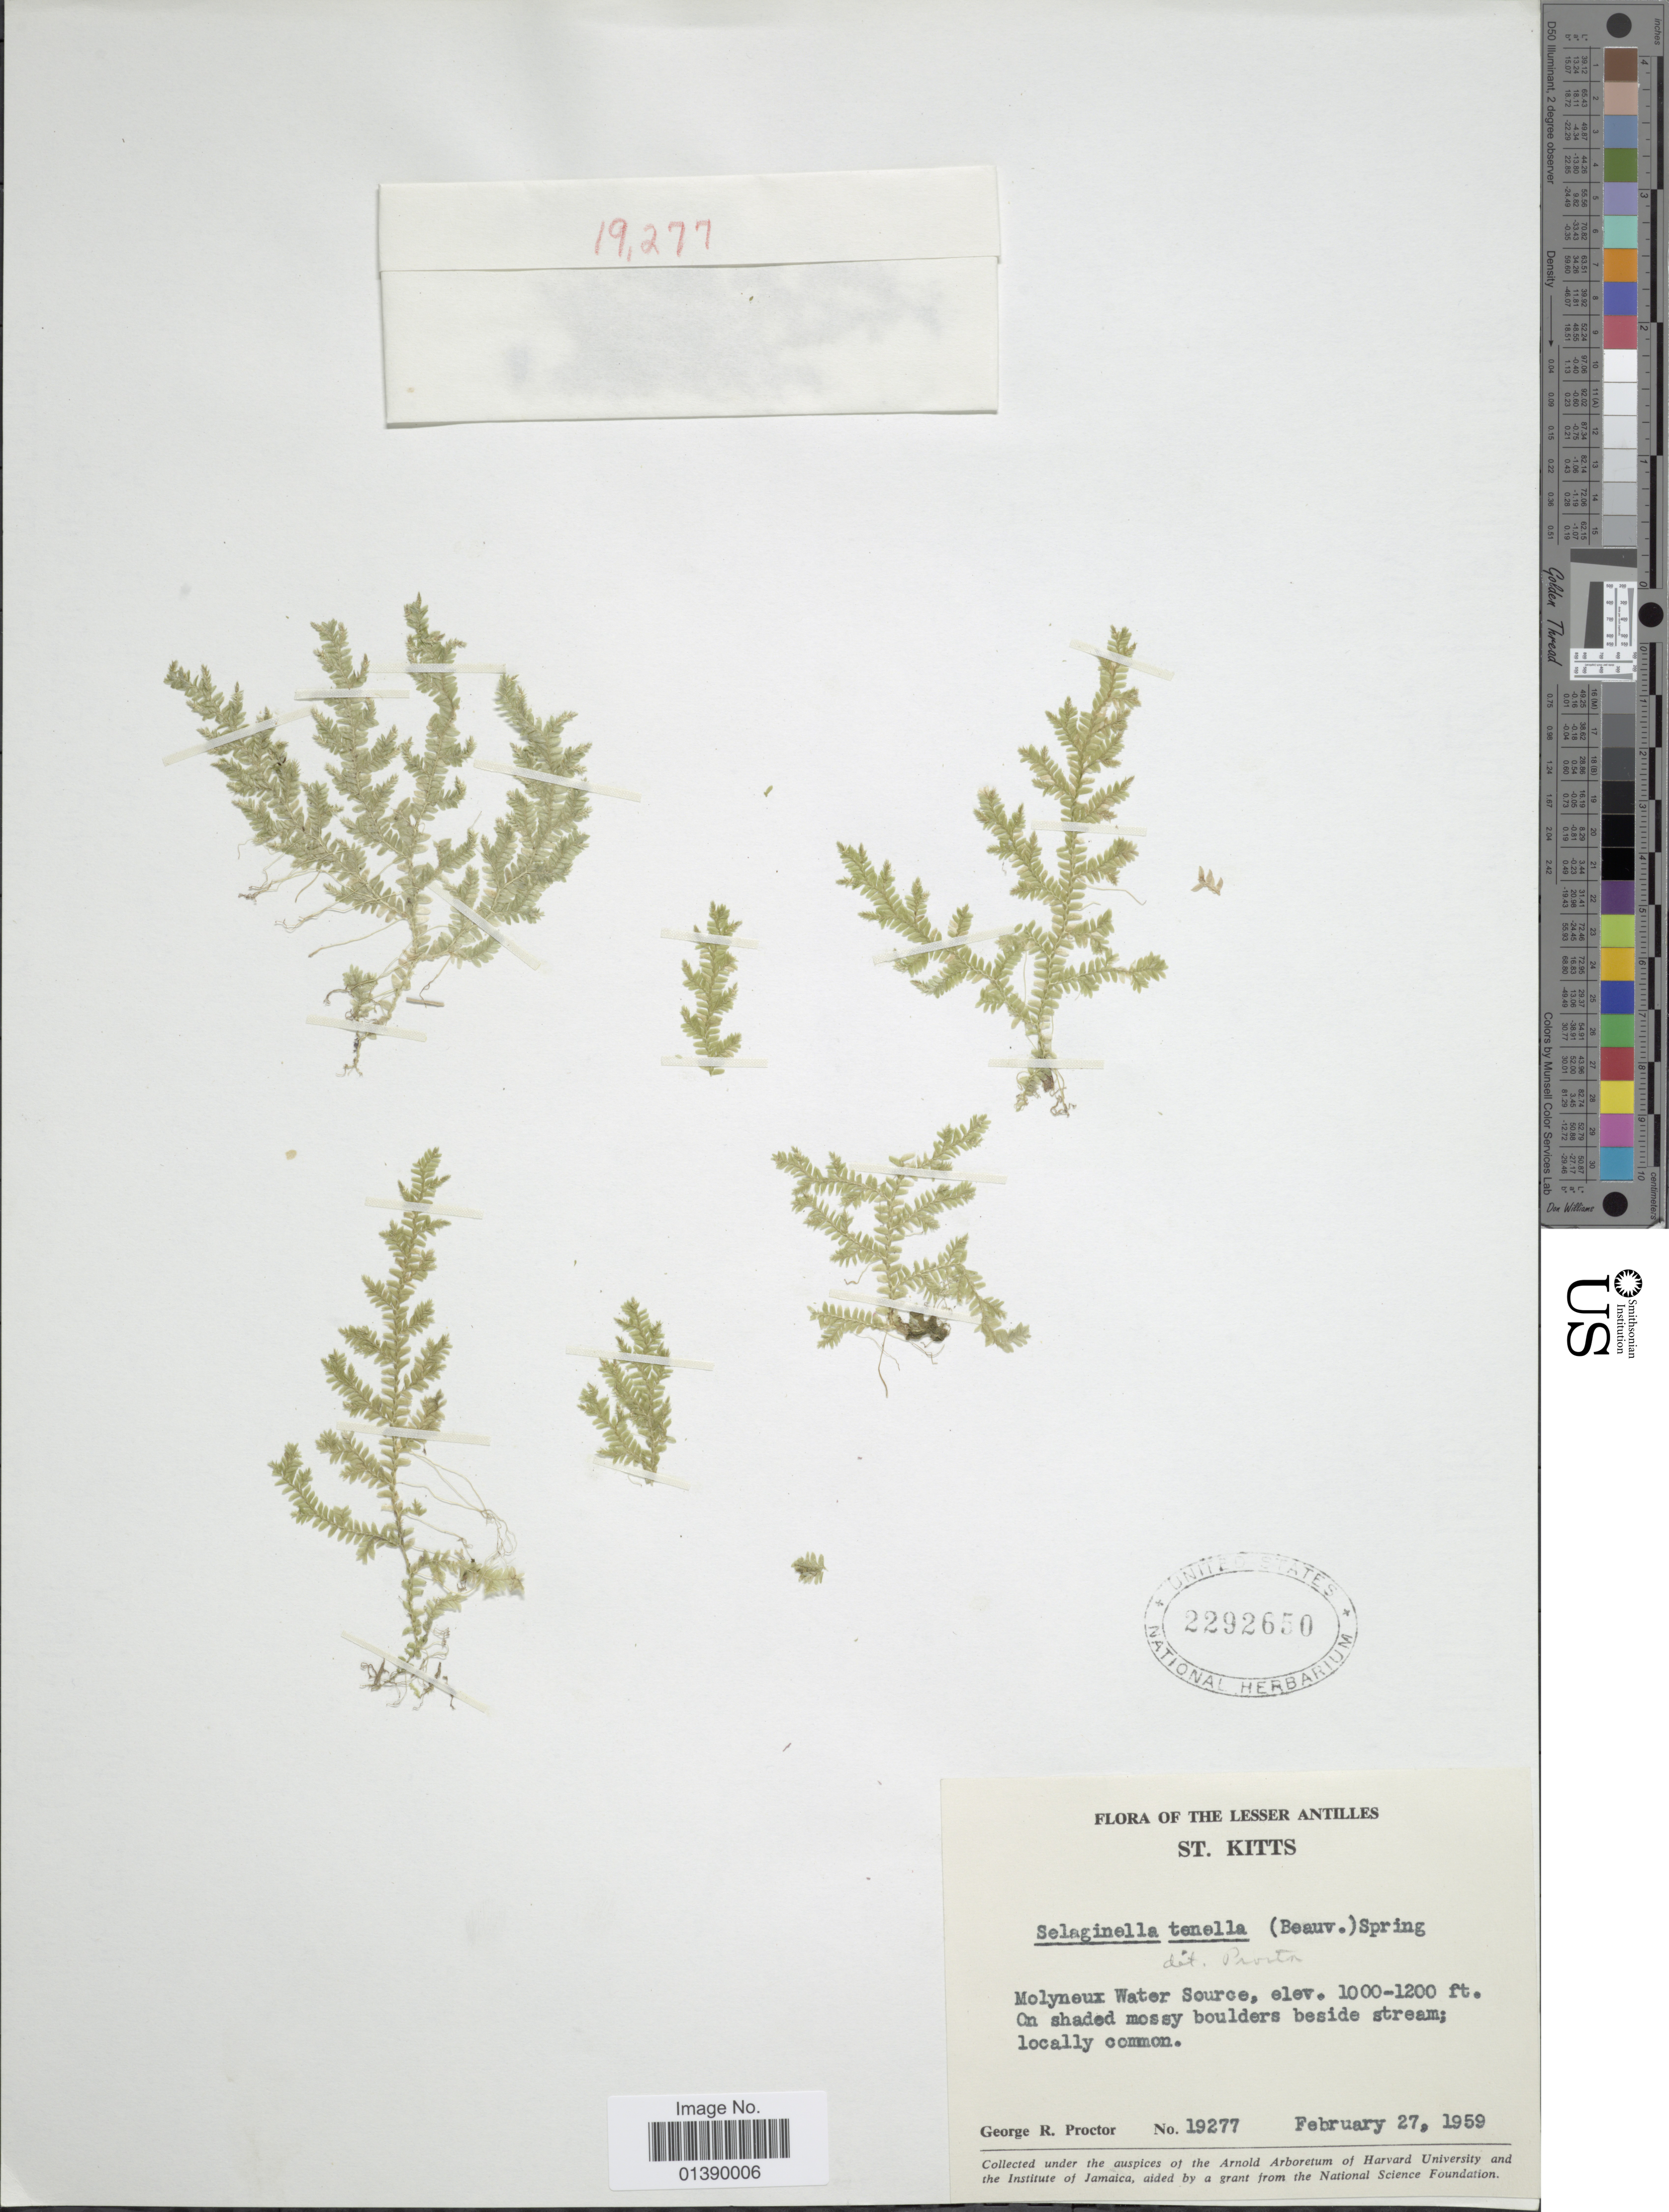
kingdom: Plantae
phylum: Tracheophyta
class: Lycopodiopsida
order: Selaginellales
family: Selaginellaceae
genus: Selaginella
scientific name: Selaginella tenella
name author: (P. Beauv.) Spring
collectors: G. R. Proctor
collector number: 19277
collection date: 1959-02-27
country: St. Christopher-Nevis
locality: The Lesser Antilles, St Kitts, Molyneux Water Source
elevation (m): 305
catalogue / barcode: US 2292650